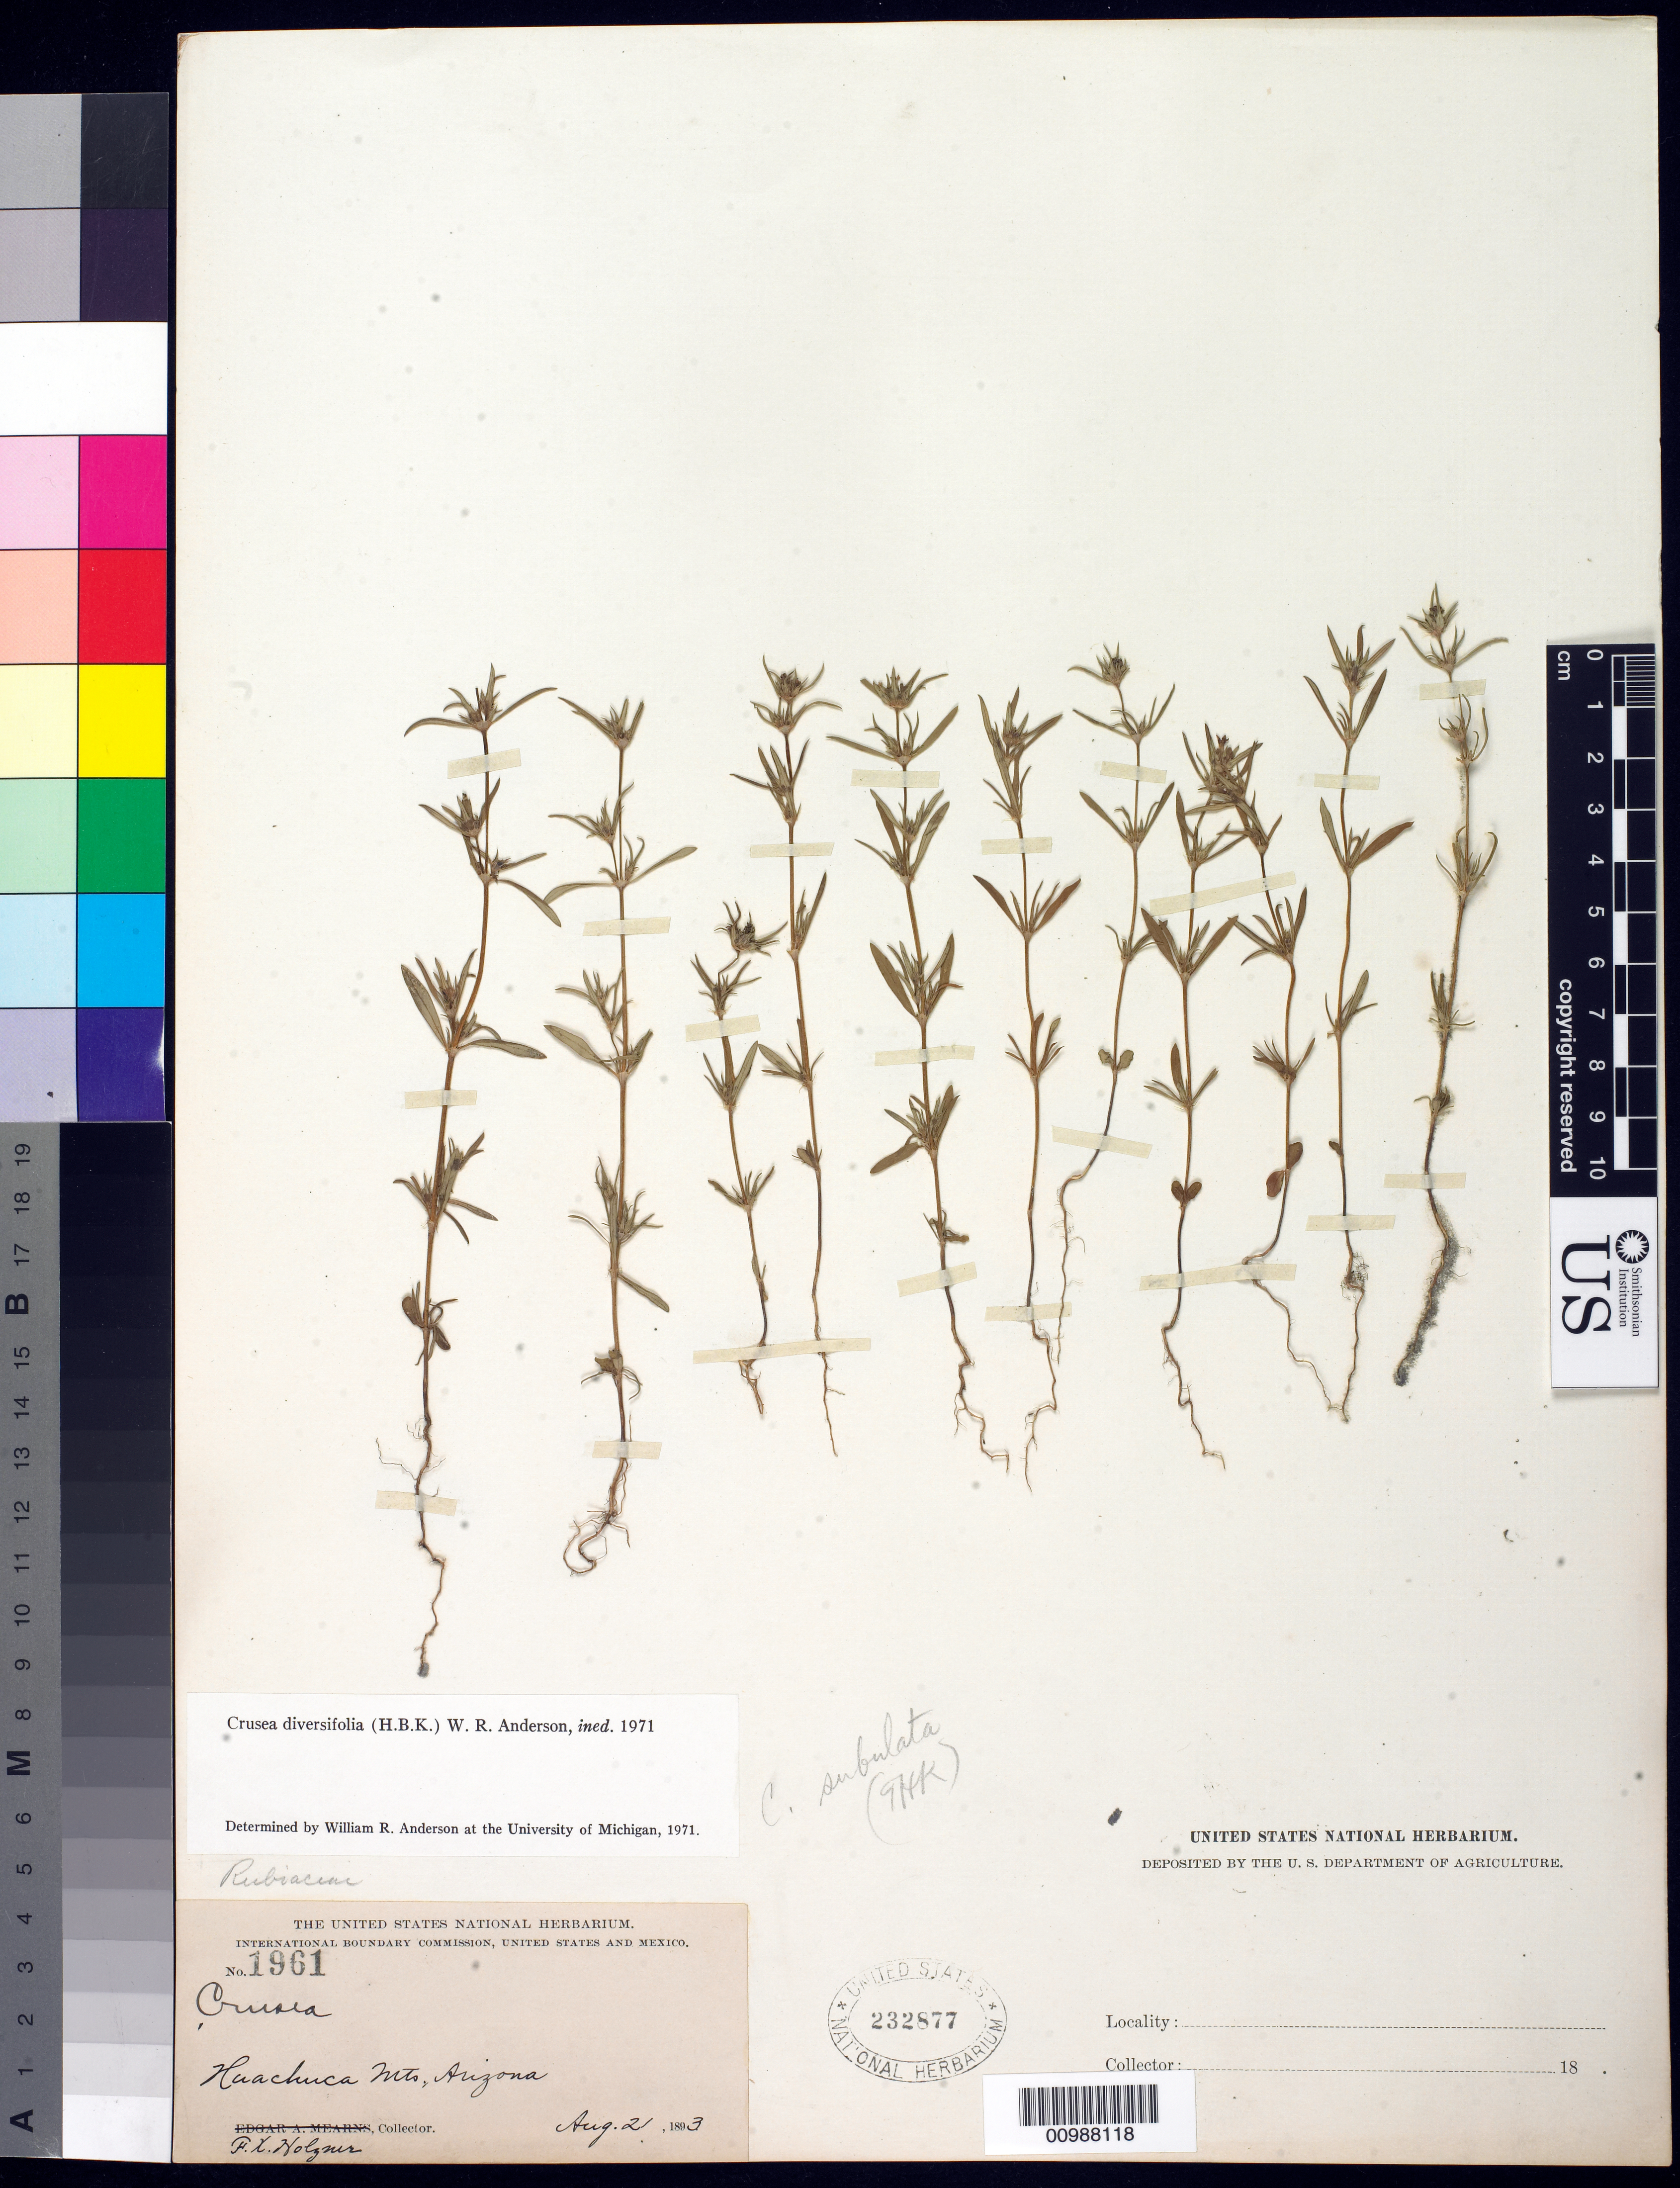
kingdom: Plantae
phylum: Tracheophyta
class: Magnoliopsida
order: Gentianales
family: Rubiaceae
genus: Crusea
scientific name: Crusea diversifolia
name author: (Kunth) W.R. Anderson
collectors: F. X. Holzner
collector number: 1961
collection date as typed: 02 Aug 1893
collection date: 1893-08-02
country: United States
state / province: Arizona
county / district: Cochise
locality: Huachuca Mountains.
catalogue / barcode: US 232877